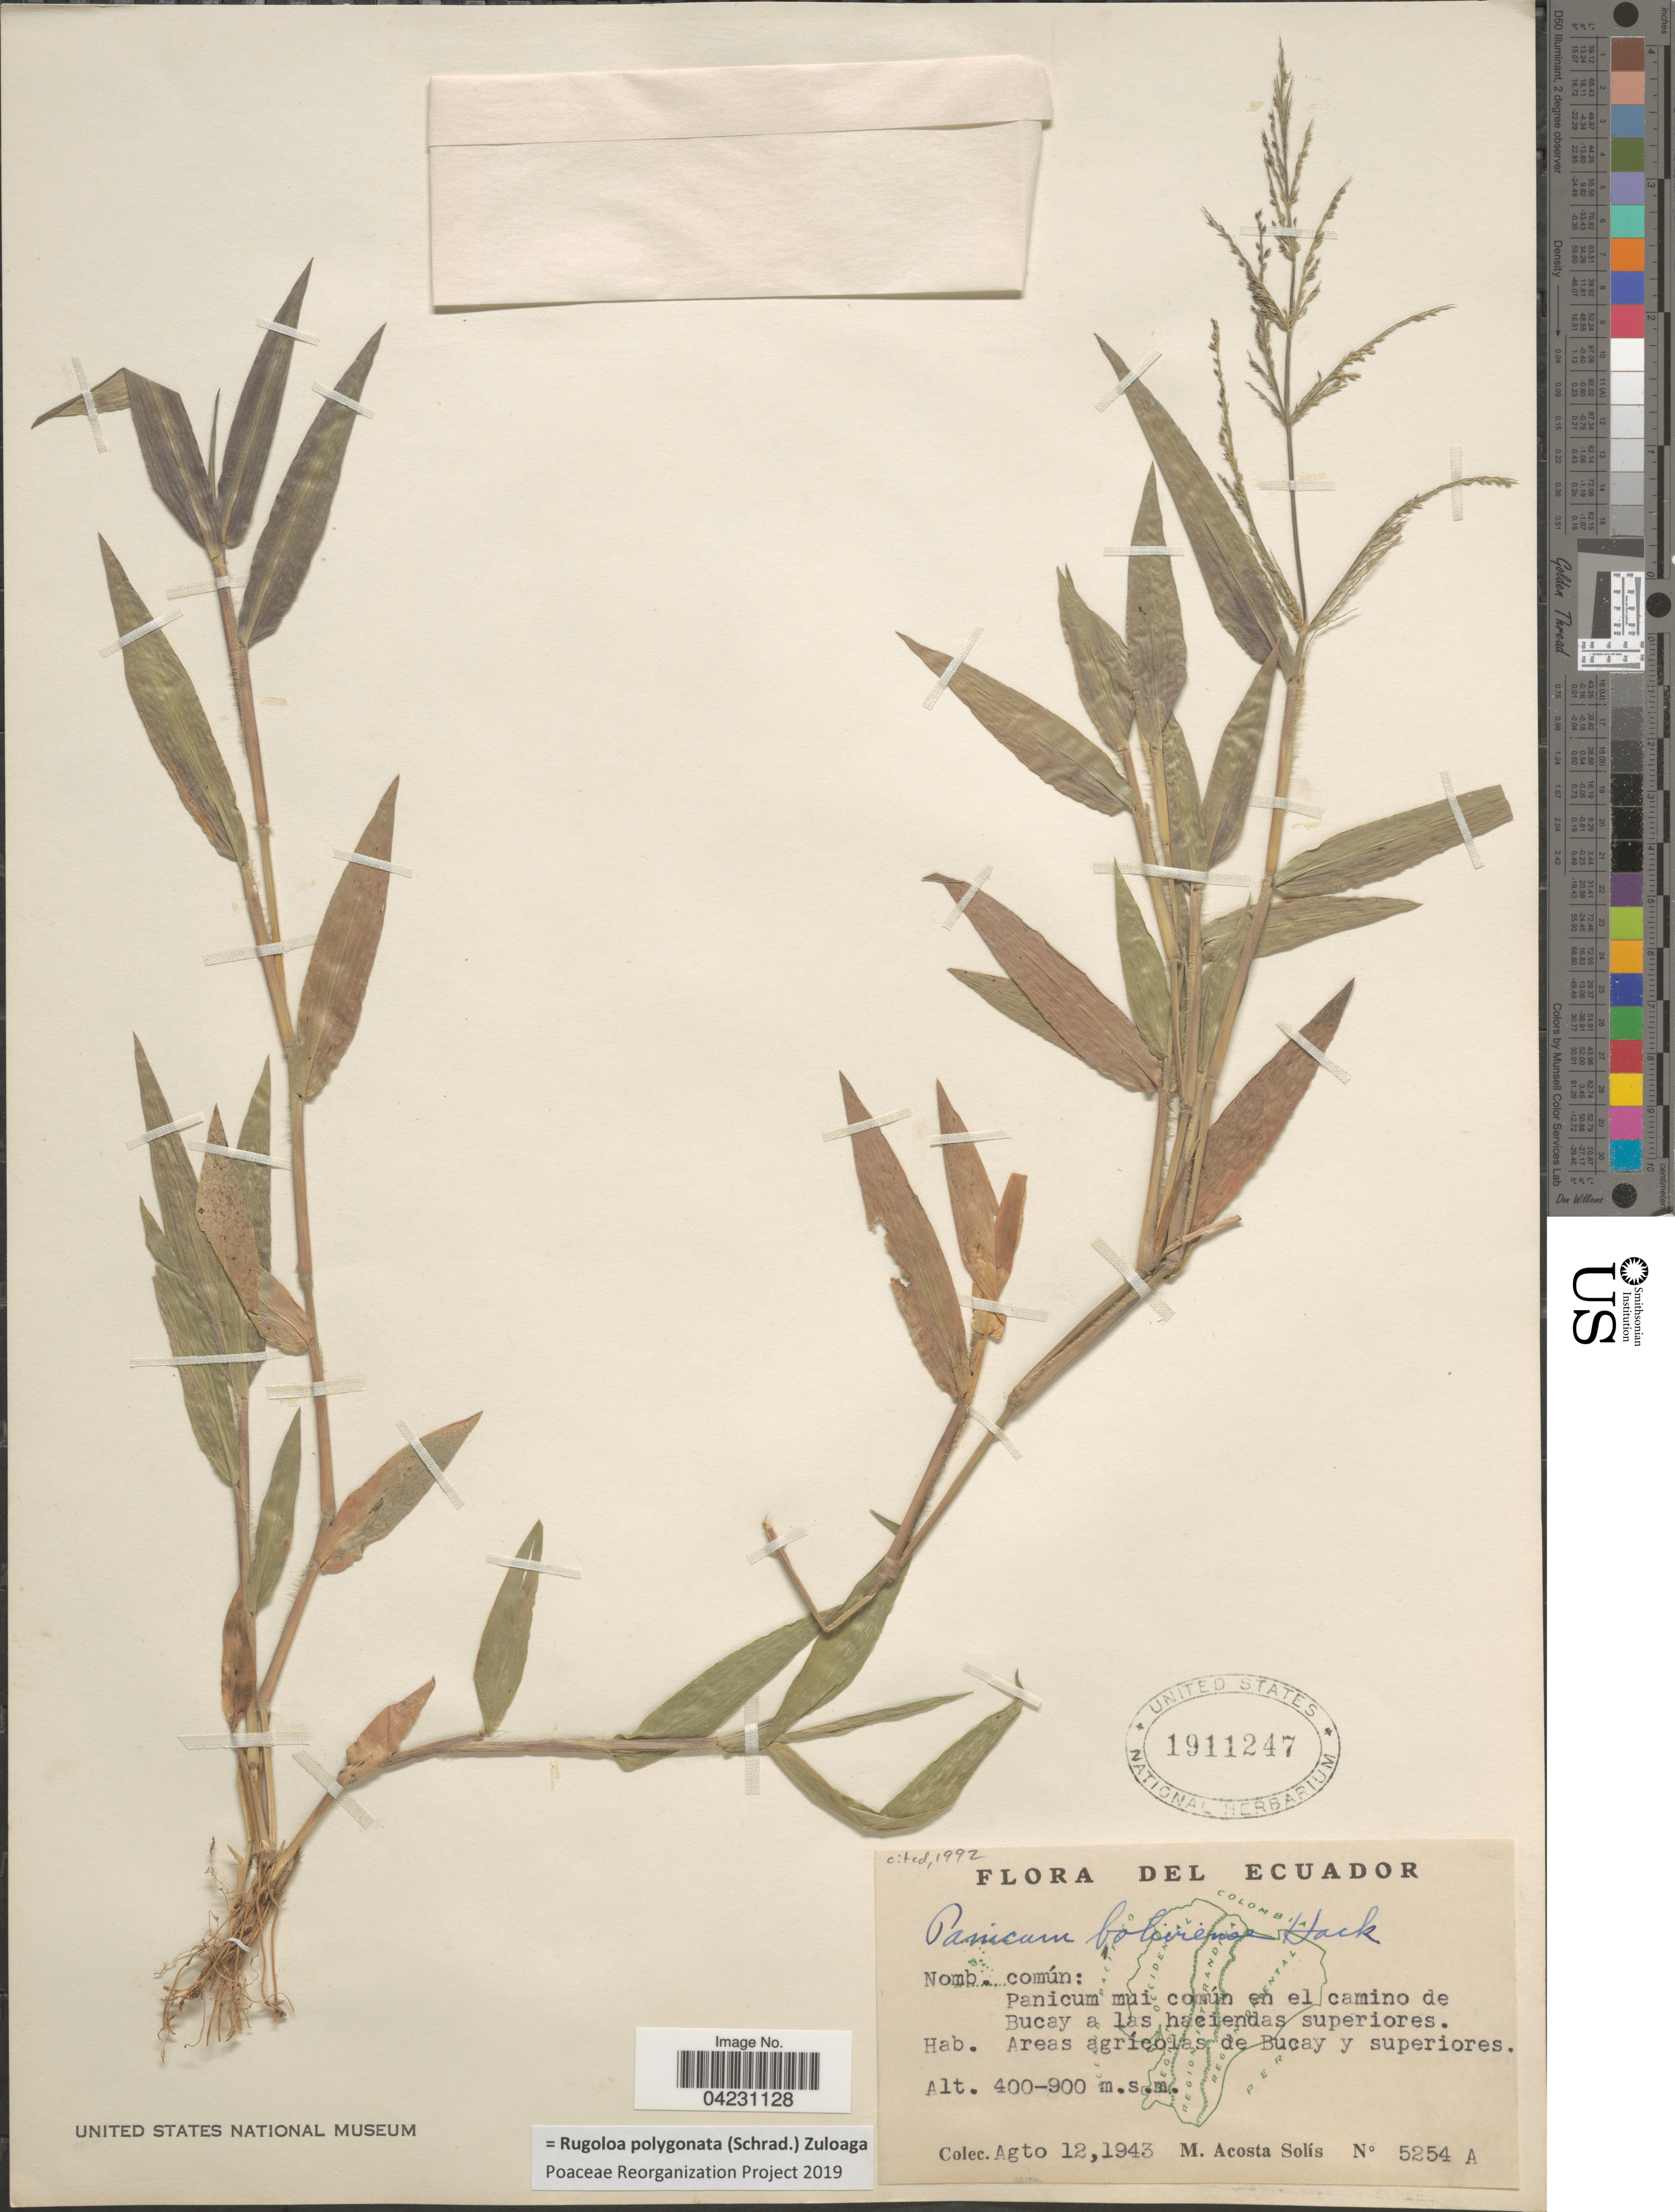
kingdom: Plantae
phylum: Tracheophyta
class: Liliopsida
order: Poales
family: Poaceae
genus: Rugoloa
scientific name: Rugoloa polygonata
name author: (Schrad.) Zuloaga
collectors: M. Acosta Solis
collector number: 5254A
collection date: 1943-08-12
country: Ecuador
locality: Panicum mui común en el camino de Bucay a las haciendas superiores.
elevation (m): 400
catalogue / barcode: US 1911247